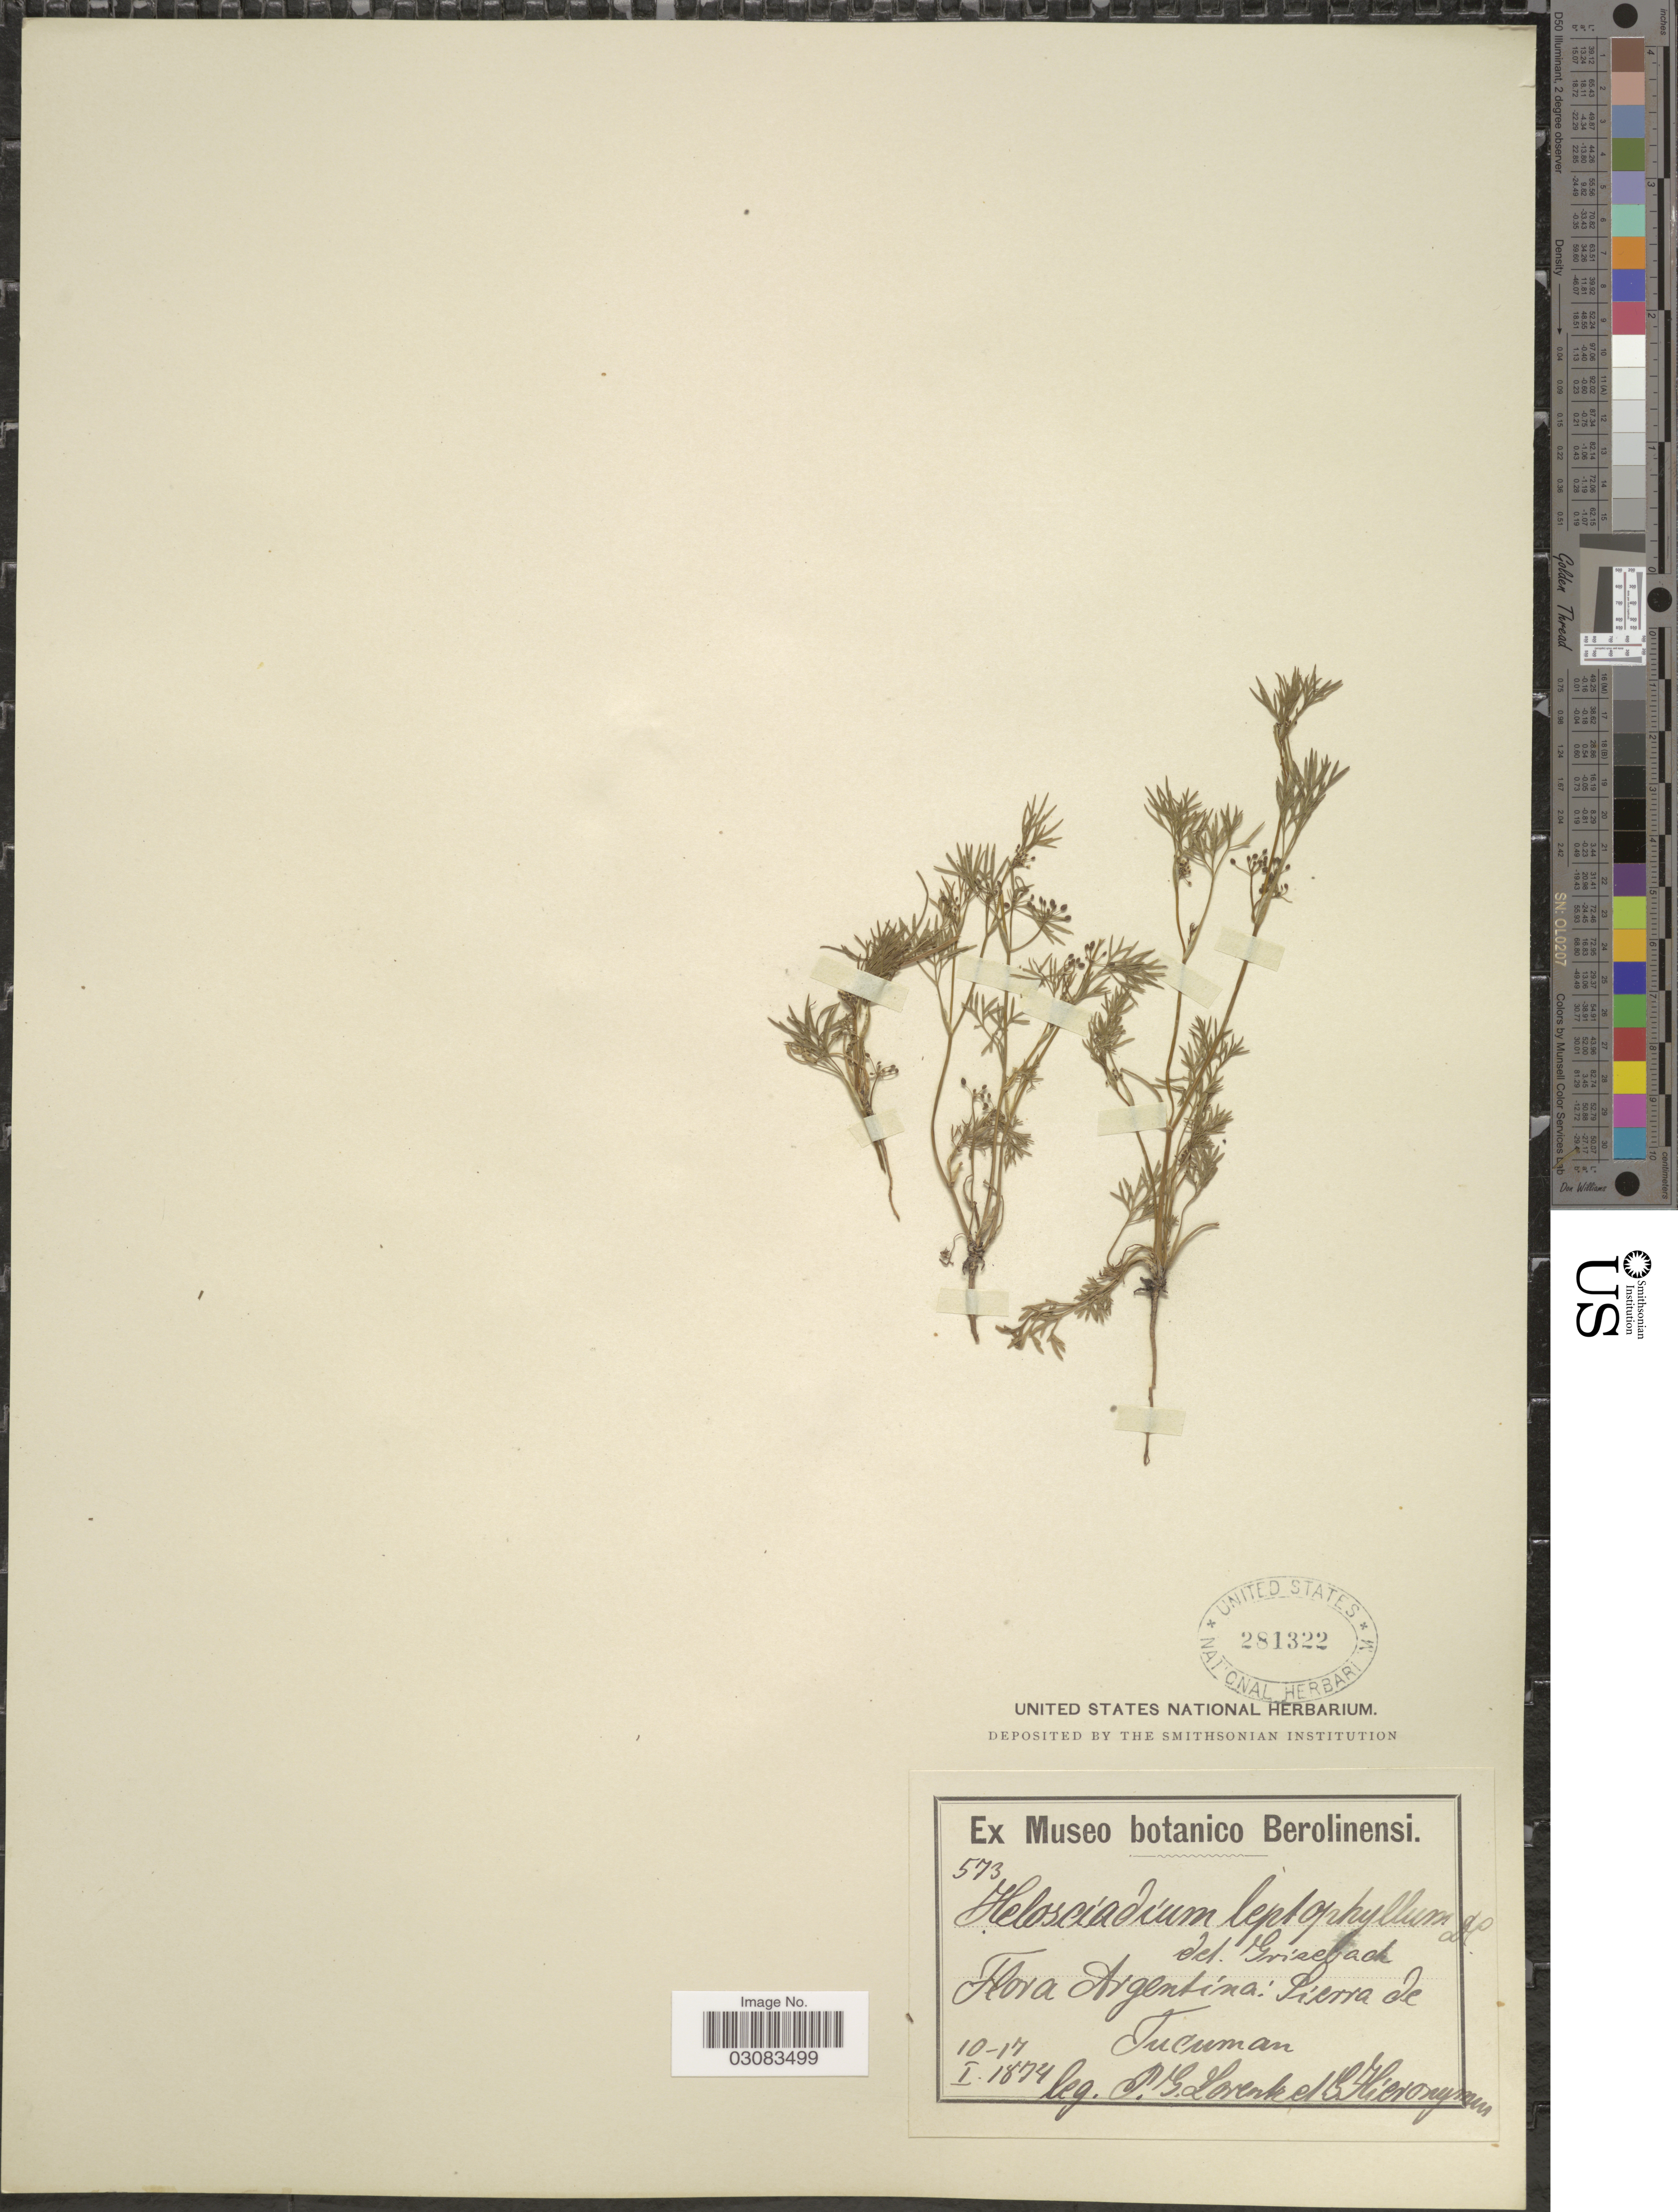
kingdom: Plantae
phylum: Tracheophyta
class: Magnoliopsida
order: Apiales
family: Apiaceae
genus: Cyclospermum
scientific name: Cyclospermum leptophyllum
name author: (Pers.) Sprague ex Britton & P. Wilson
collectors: P. G. Lorentz & G. H. Hieronymus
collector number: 573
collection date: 1874-01-10/1874-01-17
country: Argentina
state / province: Tucuman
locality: Sierra de Tucuman.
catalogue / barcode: US 281322